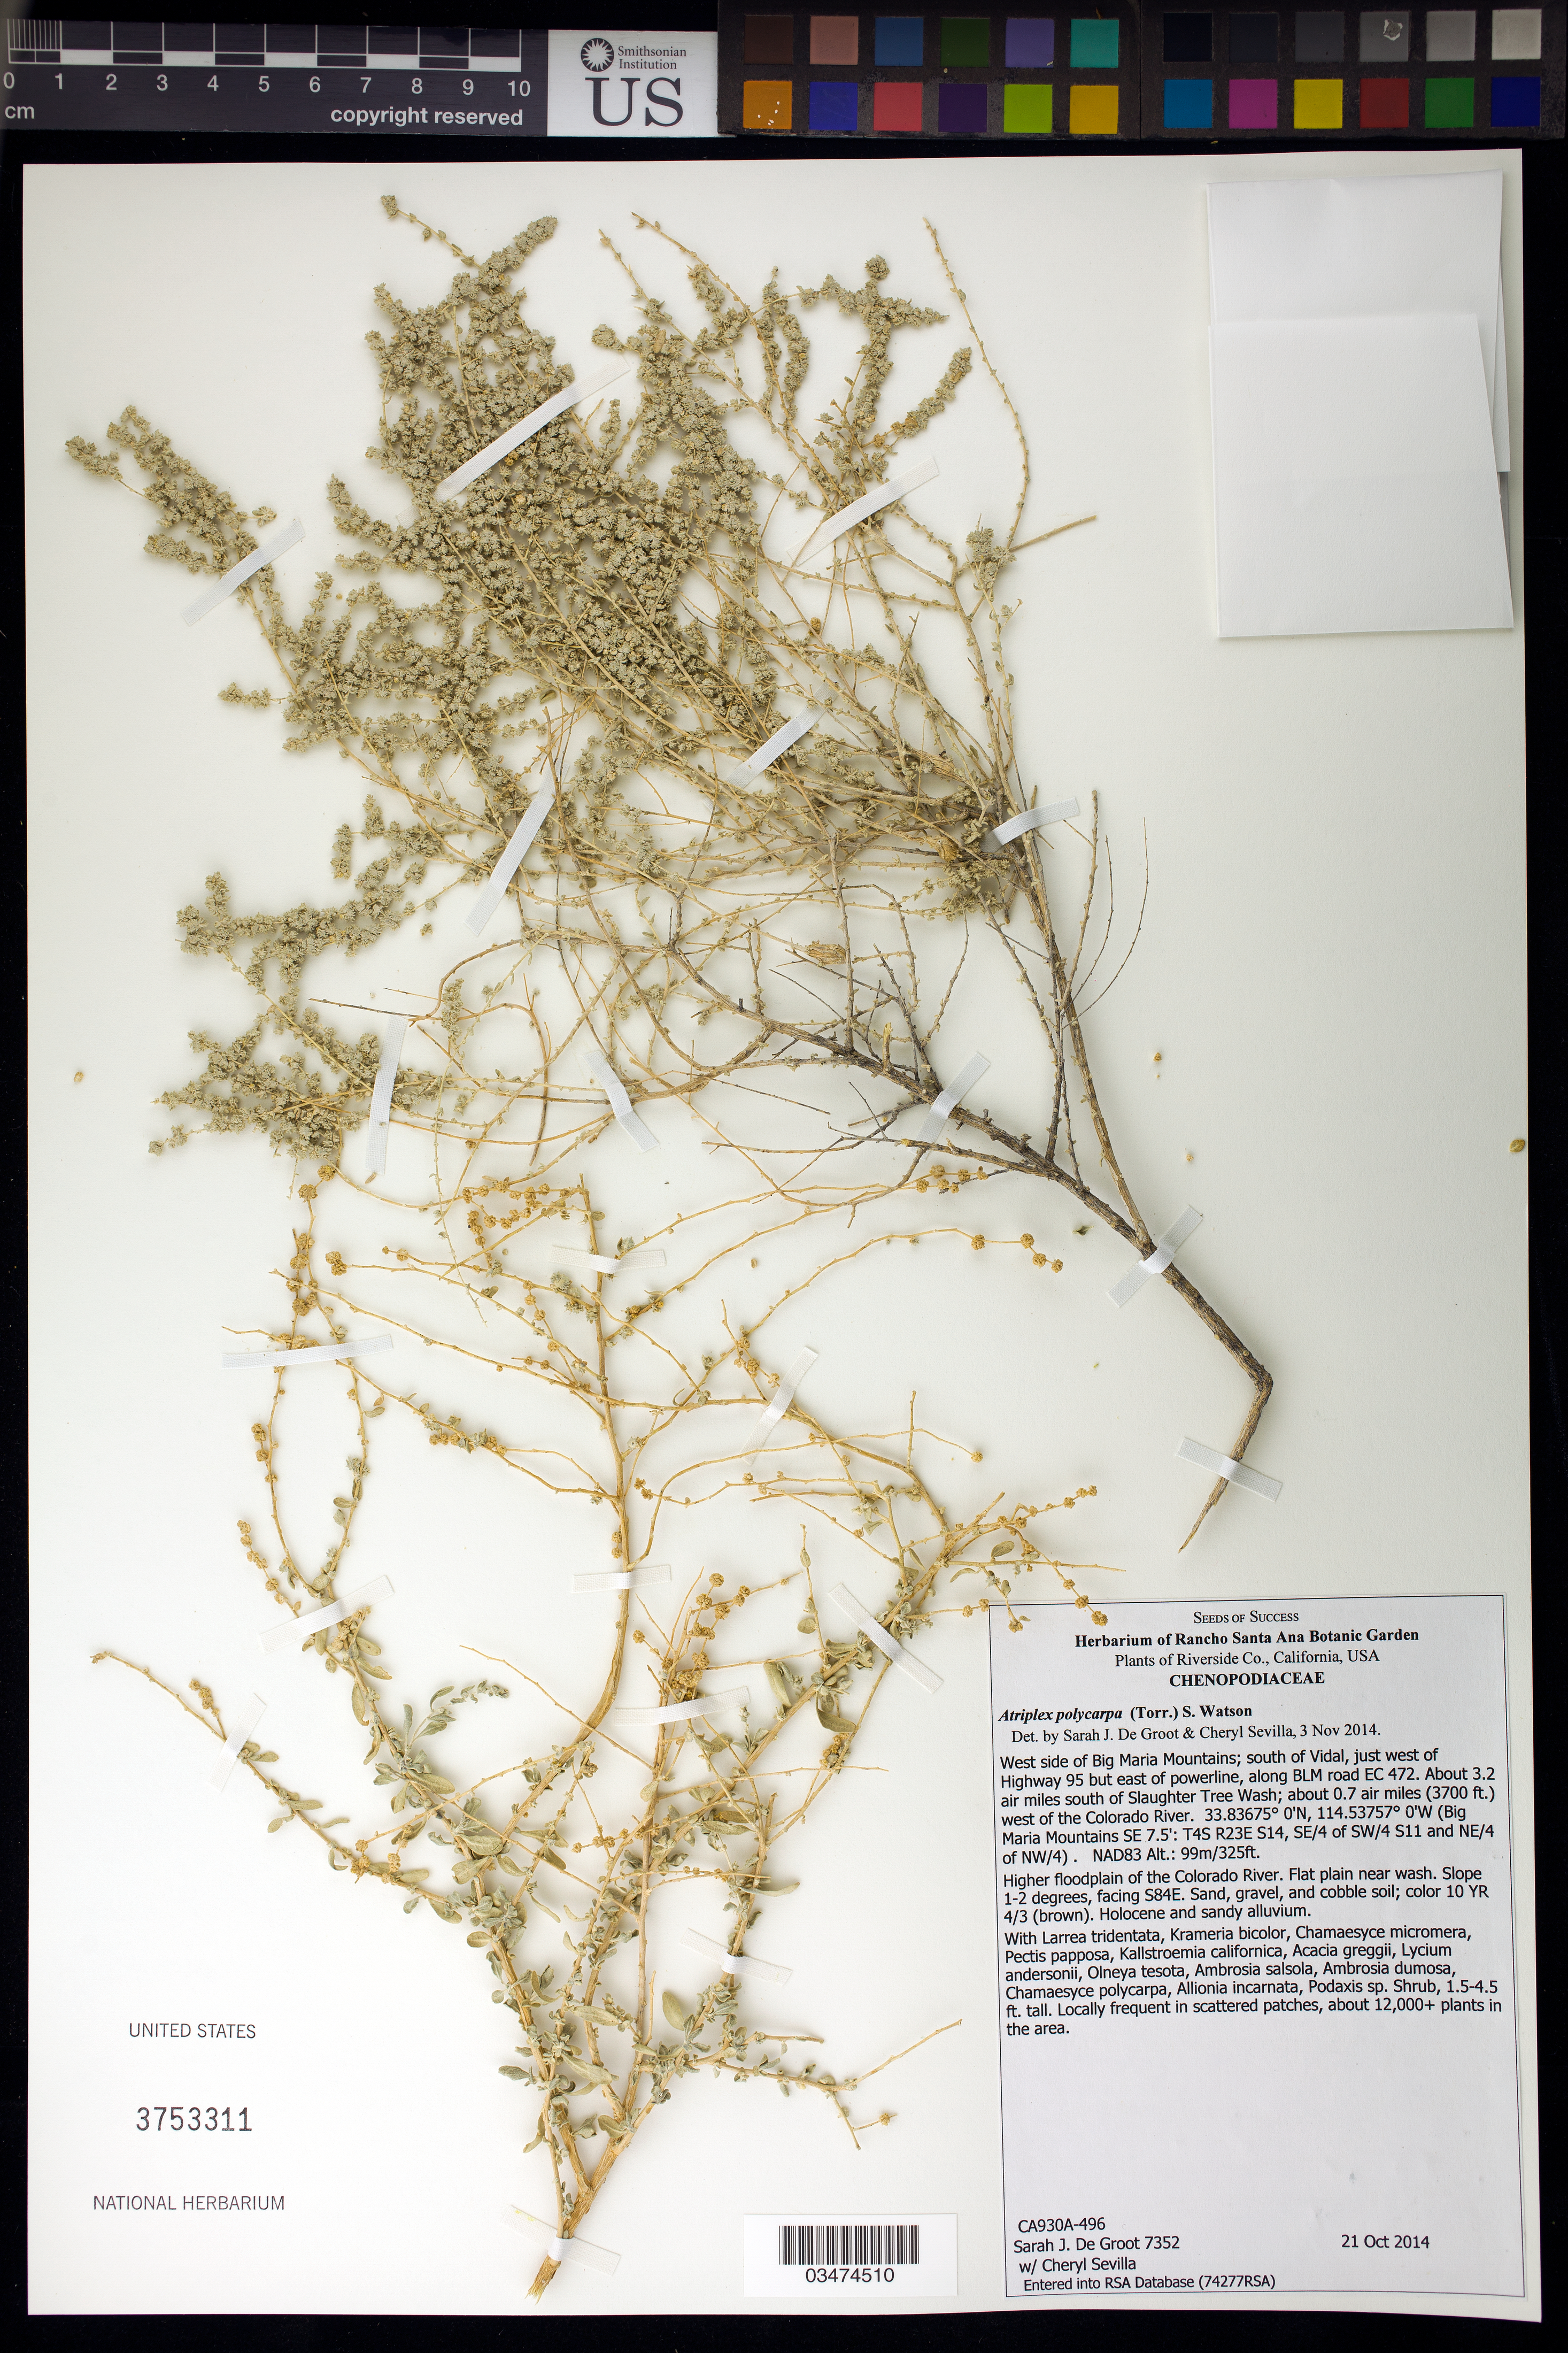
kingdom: Plantae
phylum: Tracheophyta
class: Magnoliopsida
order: Caryophyllales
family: Amaranthaceae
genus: Atriplex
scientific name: Atriplex polycarpa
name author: (Torr.) S. Watson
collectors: S. De Groot & C. Sevilla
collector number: CA930A-496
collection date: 2014-10-21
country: United States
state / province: California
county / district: Riverside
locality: W side of Big Maria Mtns, S of Vidal, just W of Hwy 95, along BLM road EC 472. About 3.2 air mi. S of Slaughter Tree Wash, 0.7 air mi. W of Colorado River.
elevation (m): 99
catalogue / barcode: US 3753311